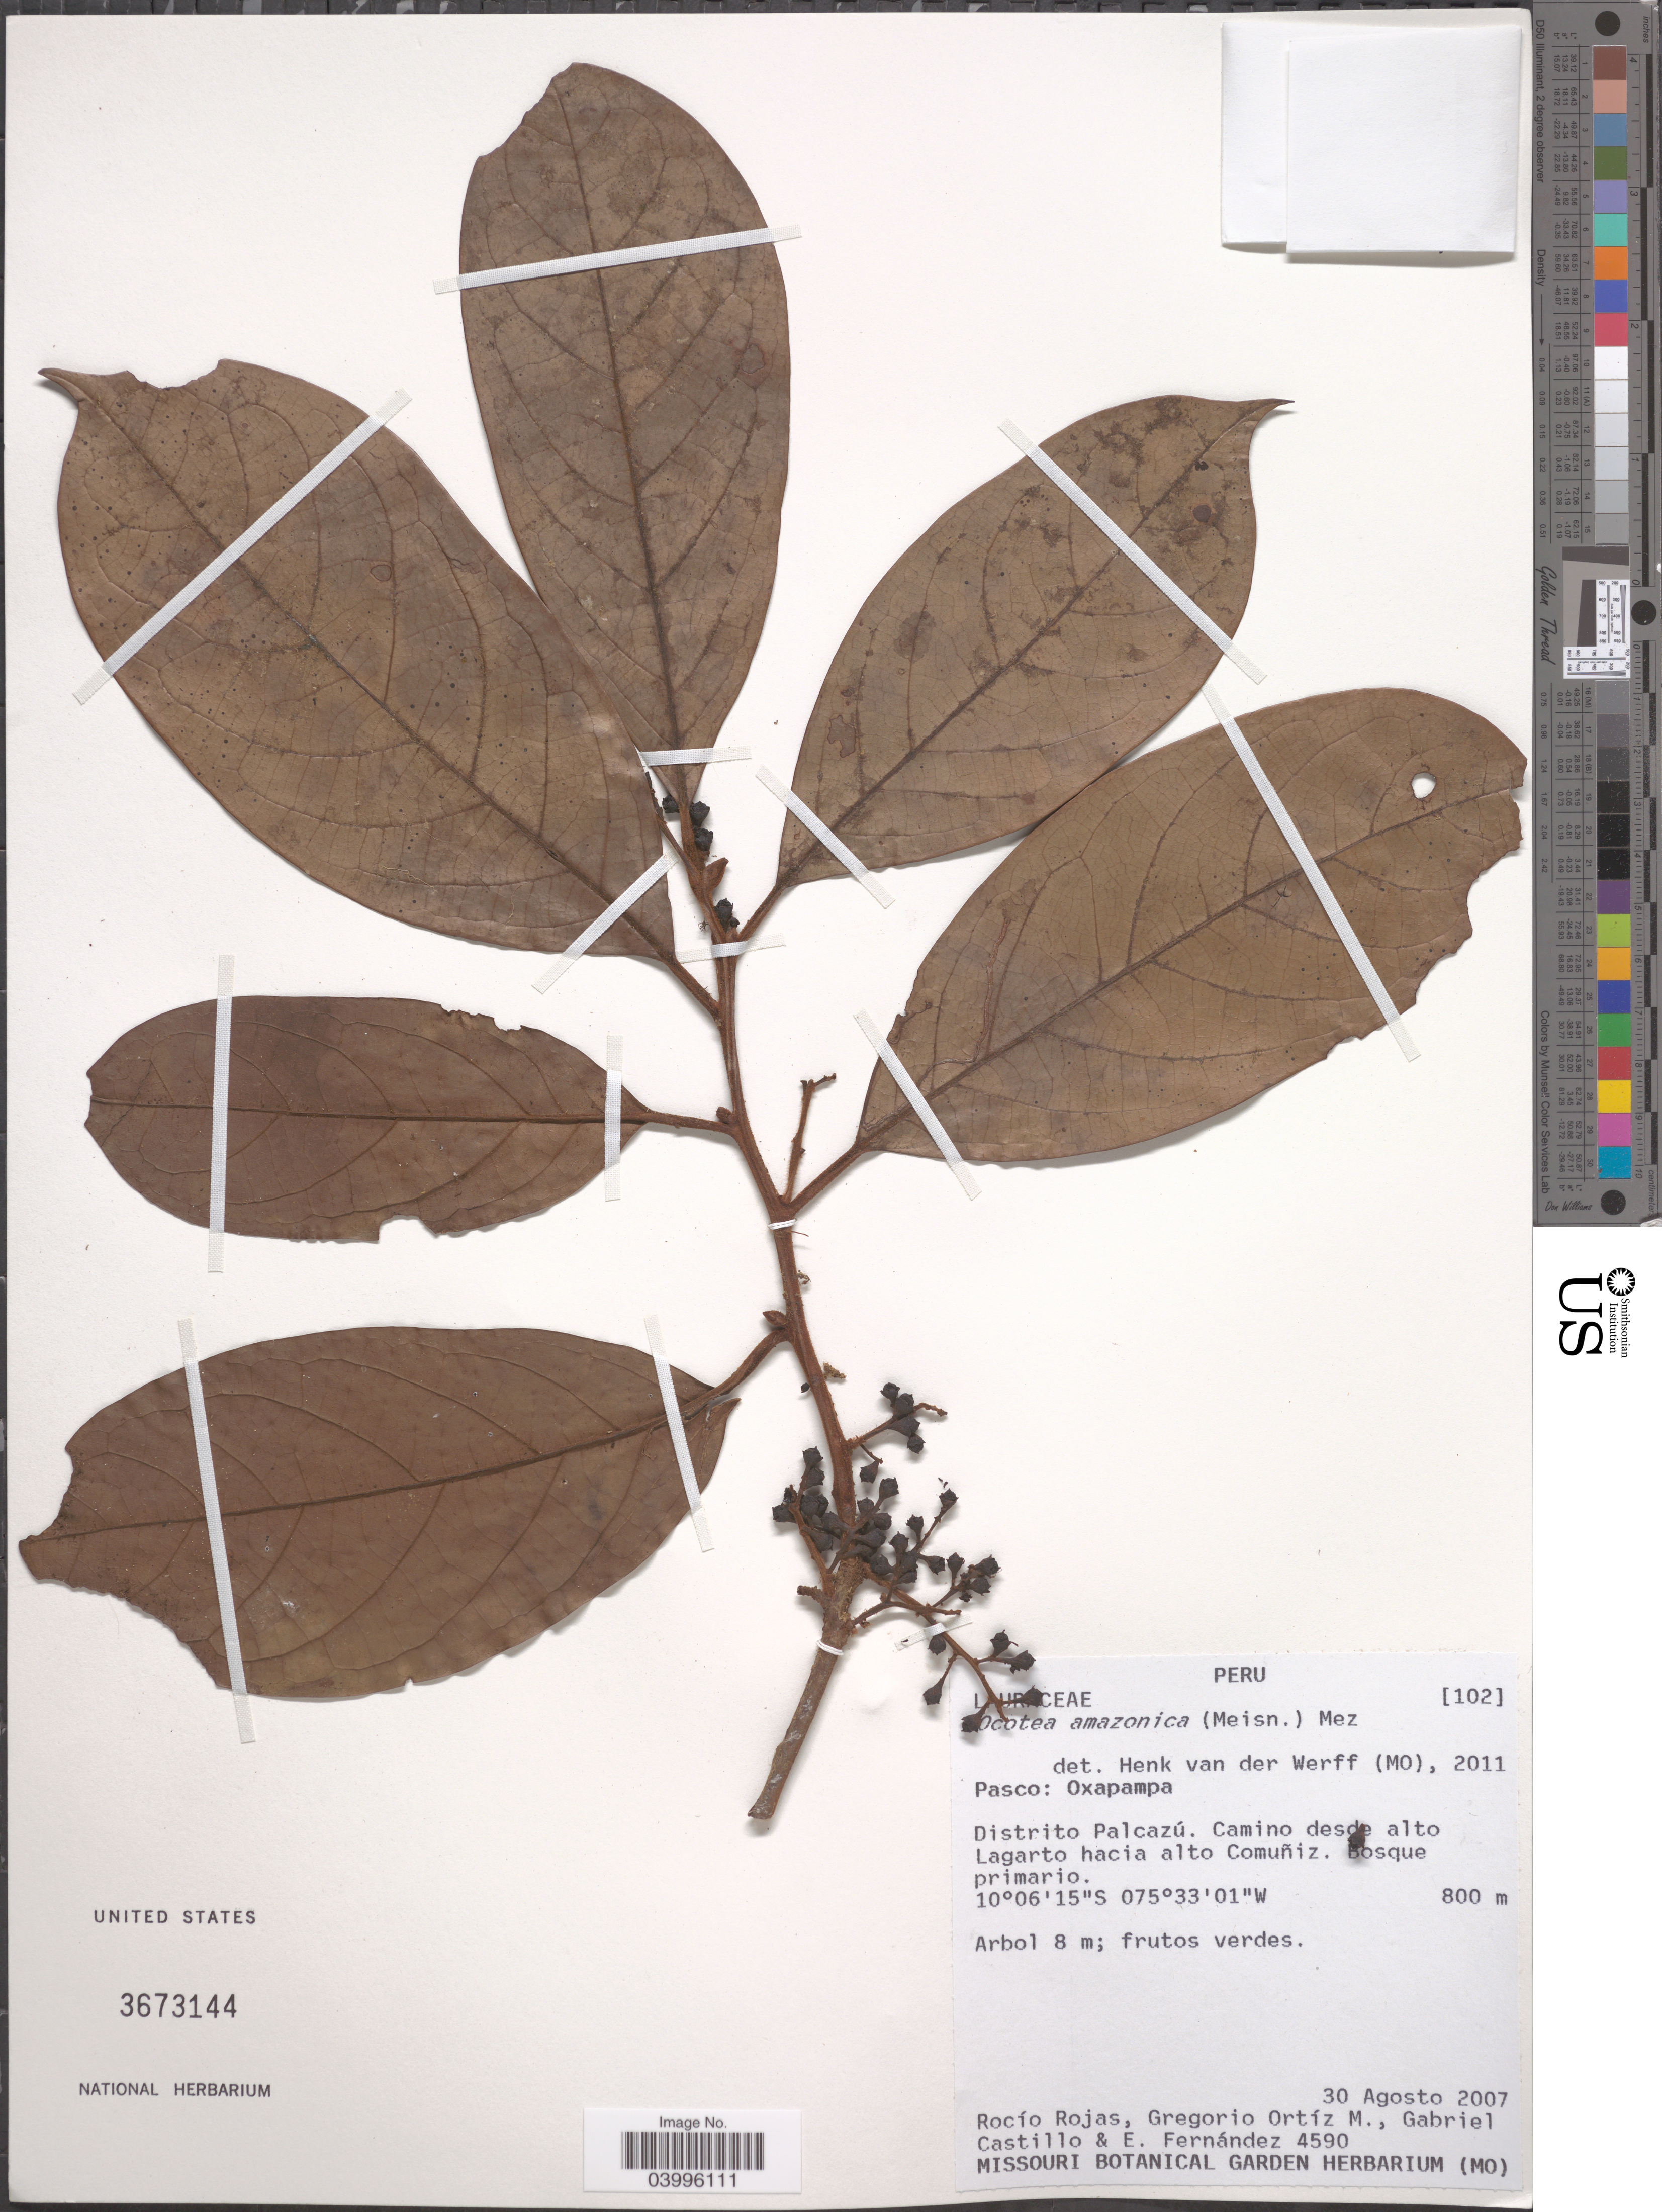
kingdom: Plantae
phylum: Tracheophyta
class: Magnoliopsida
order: Laurales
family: Lauraceae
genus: Ocotea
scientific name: Ocotea amazonica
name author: (Meisn.) Mez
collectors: R. Rojas, G. Ortiz M., G. Castillo & E. Fernandez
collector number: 4590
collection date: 2007-08-30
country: Peru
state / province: Pasco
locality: Oxapampa. Distrito Palcazú. Camino desde alto Lagarto hacia alto Comuñiz.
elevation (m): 800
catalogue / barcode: US 3673144